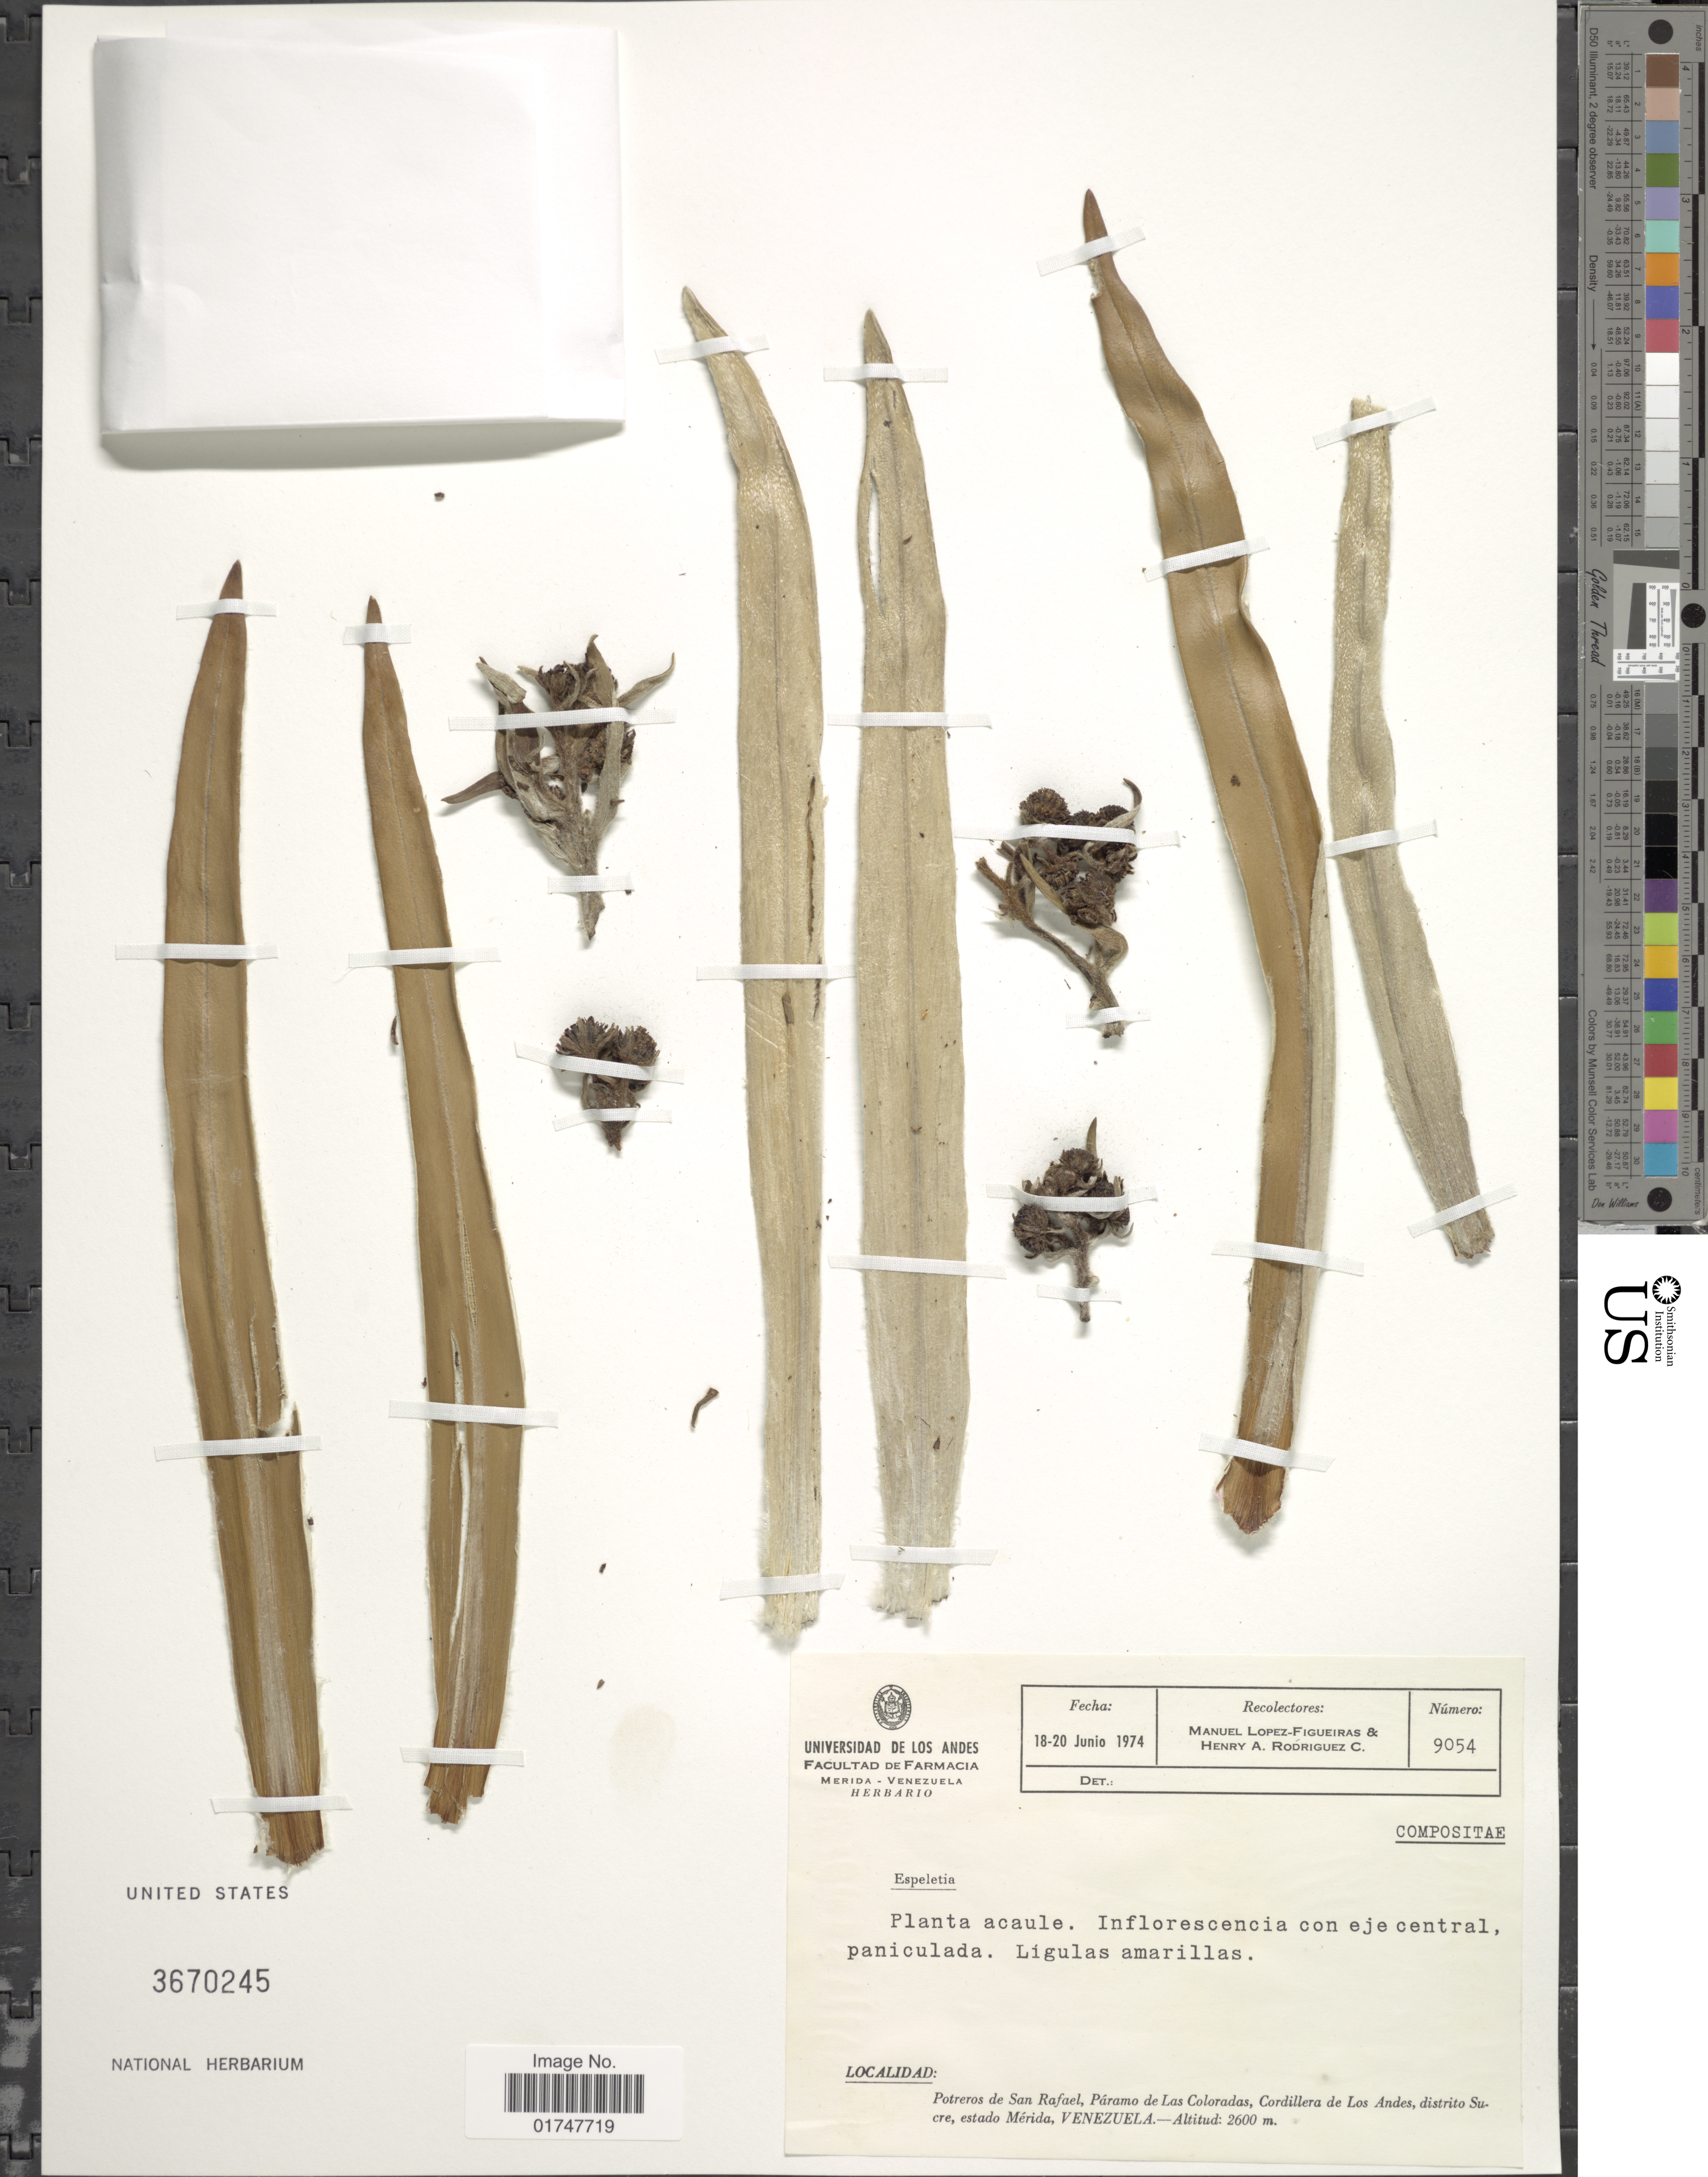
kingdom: Plantae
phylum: Tracheophyta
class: Magnoliopsida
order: Asterales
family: Asteraceae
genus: Espeletia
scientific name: Espeletia sp.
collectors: M. López Figueiras & H. A. Rodriguez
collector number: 9054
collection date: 1974-06-18/1974-06-20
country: Venezuela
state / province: Mérida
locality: Potreros de San Rafael, Páramo de Las Coloradas de Los Andes, distrito Sucre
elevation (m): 2600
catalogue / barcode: US 3670245